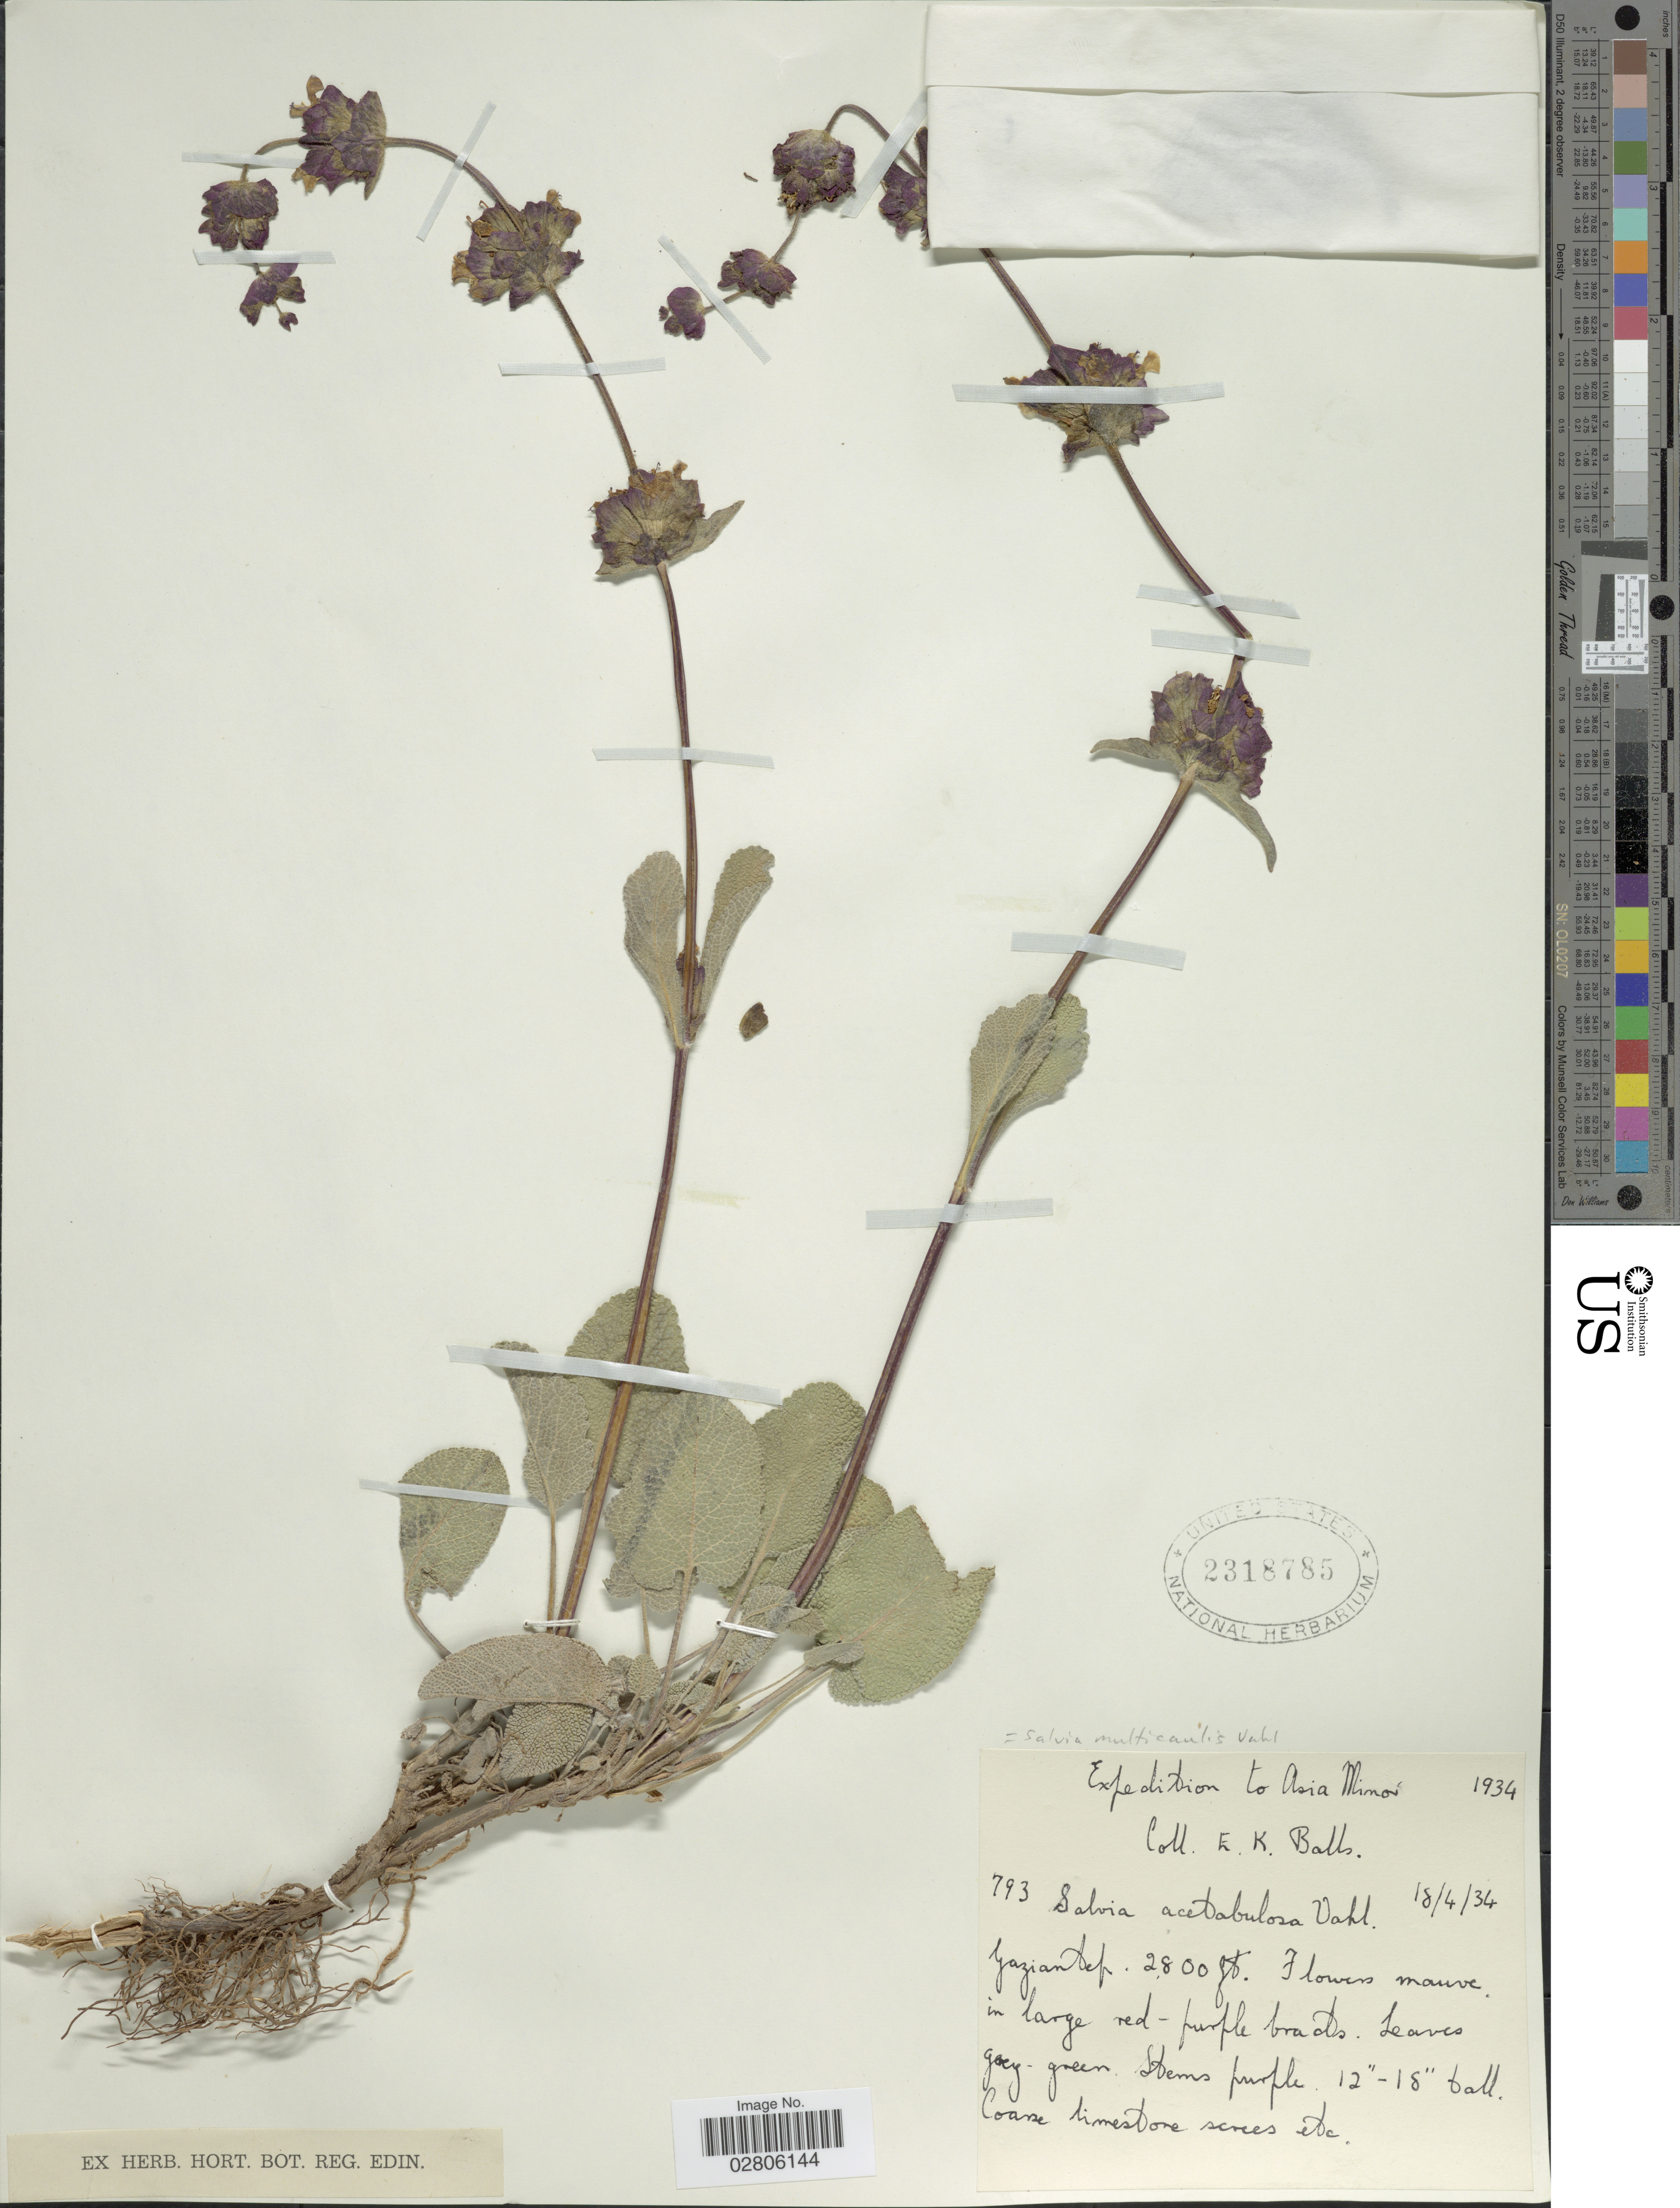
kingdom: Plantae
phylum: Tracheophyta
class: Magnoliopsida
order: Lamiales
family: Lamiaceae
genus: Salvia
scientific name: Salvia multicaulis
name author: Vahl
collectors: E. K. Balls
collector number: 793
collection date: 1934-04-18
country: Turkey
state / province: Gaziantep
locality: Asia Minor [interpreted]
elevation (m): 853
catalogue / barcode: US 2318785